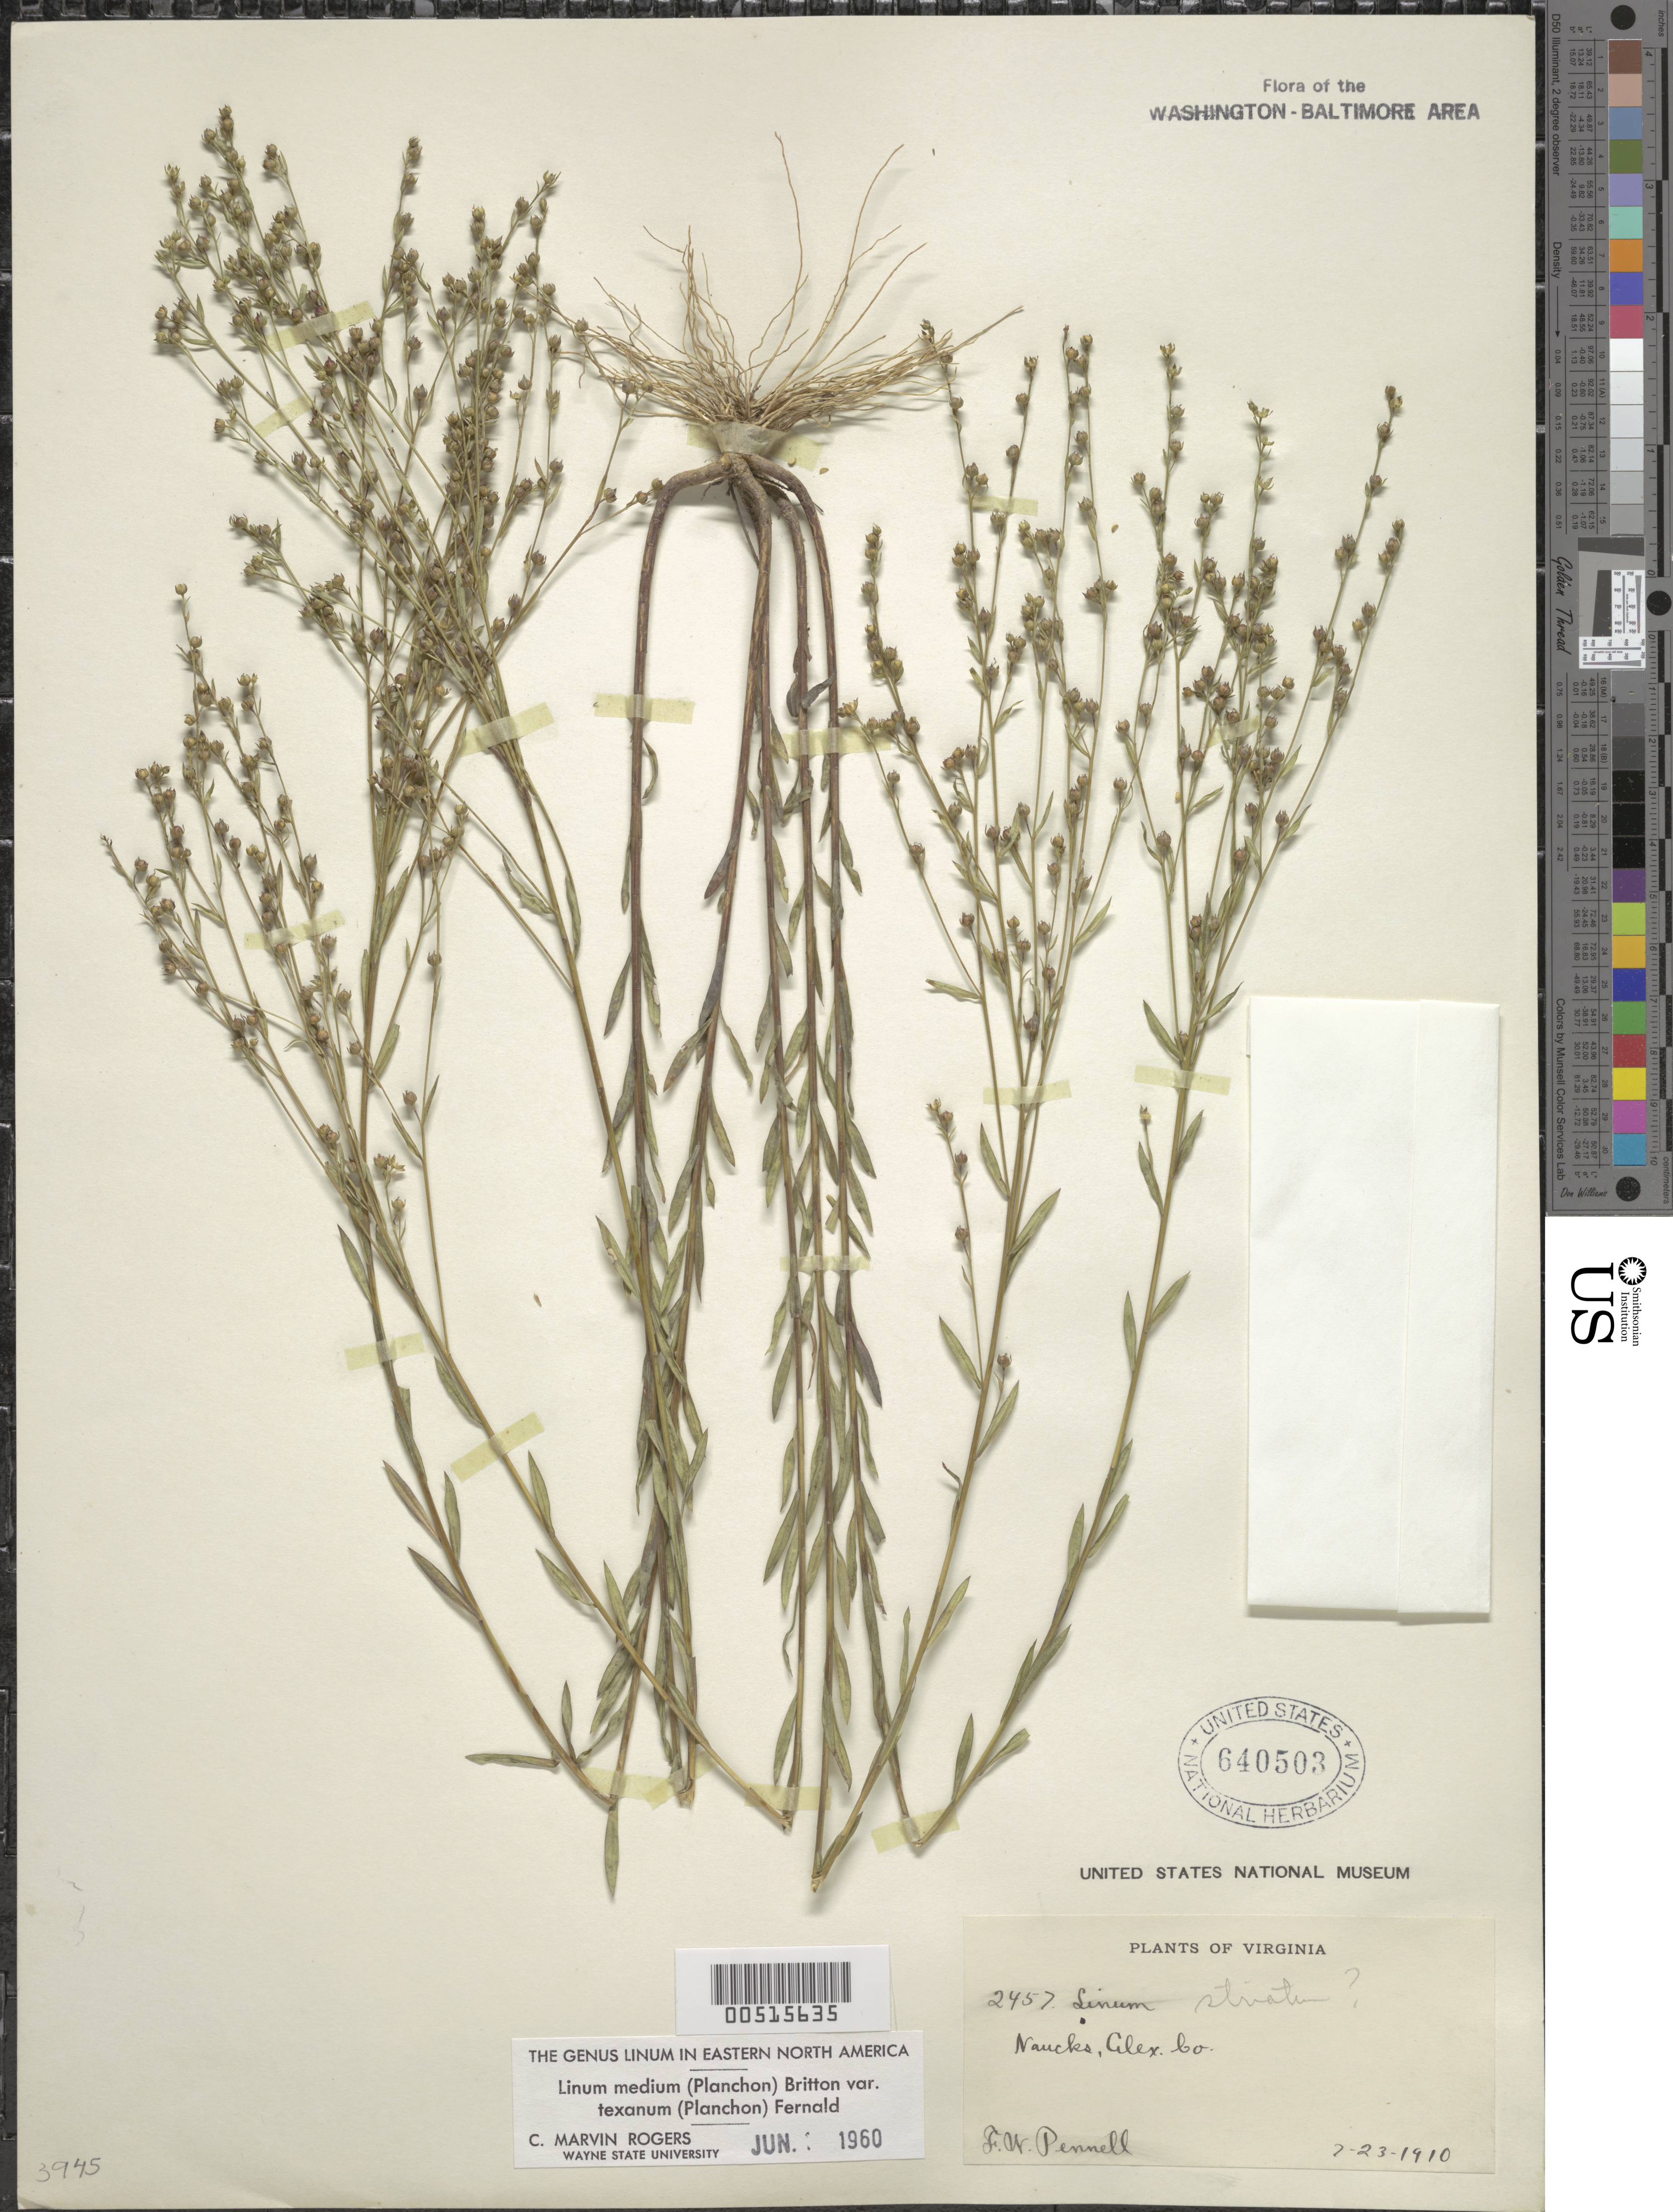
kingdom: Plantae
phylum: Tracheophyta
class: Magnoliopsida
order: Malpighiales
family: Linaceae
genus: Linum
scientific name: Linum medium var. texanum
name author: (Planch.) Fernald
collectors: F. W. Pennell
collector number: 2457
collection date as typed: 23 Jul 1910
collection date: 1910-07-23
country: United States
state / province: Virginia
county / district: Arlington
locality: Alexandria, Naucks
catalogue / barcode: US 640503